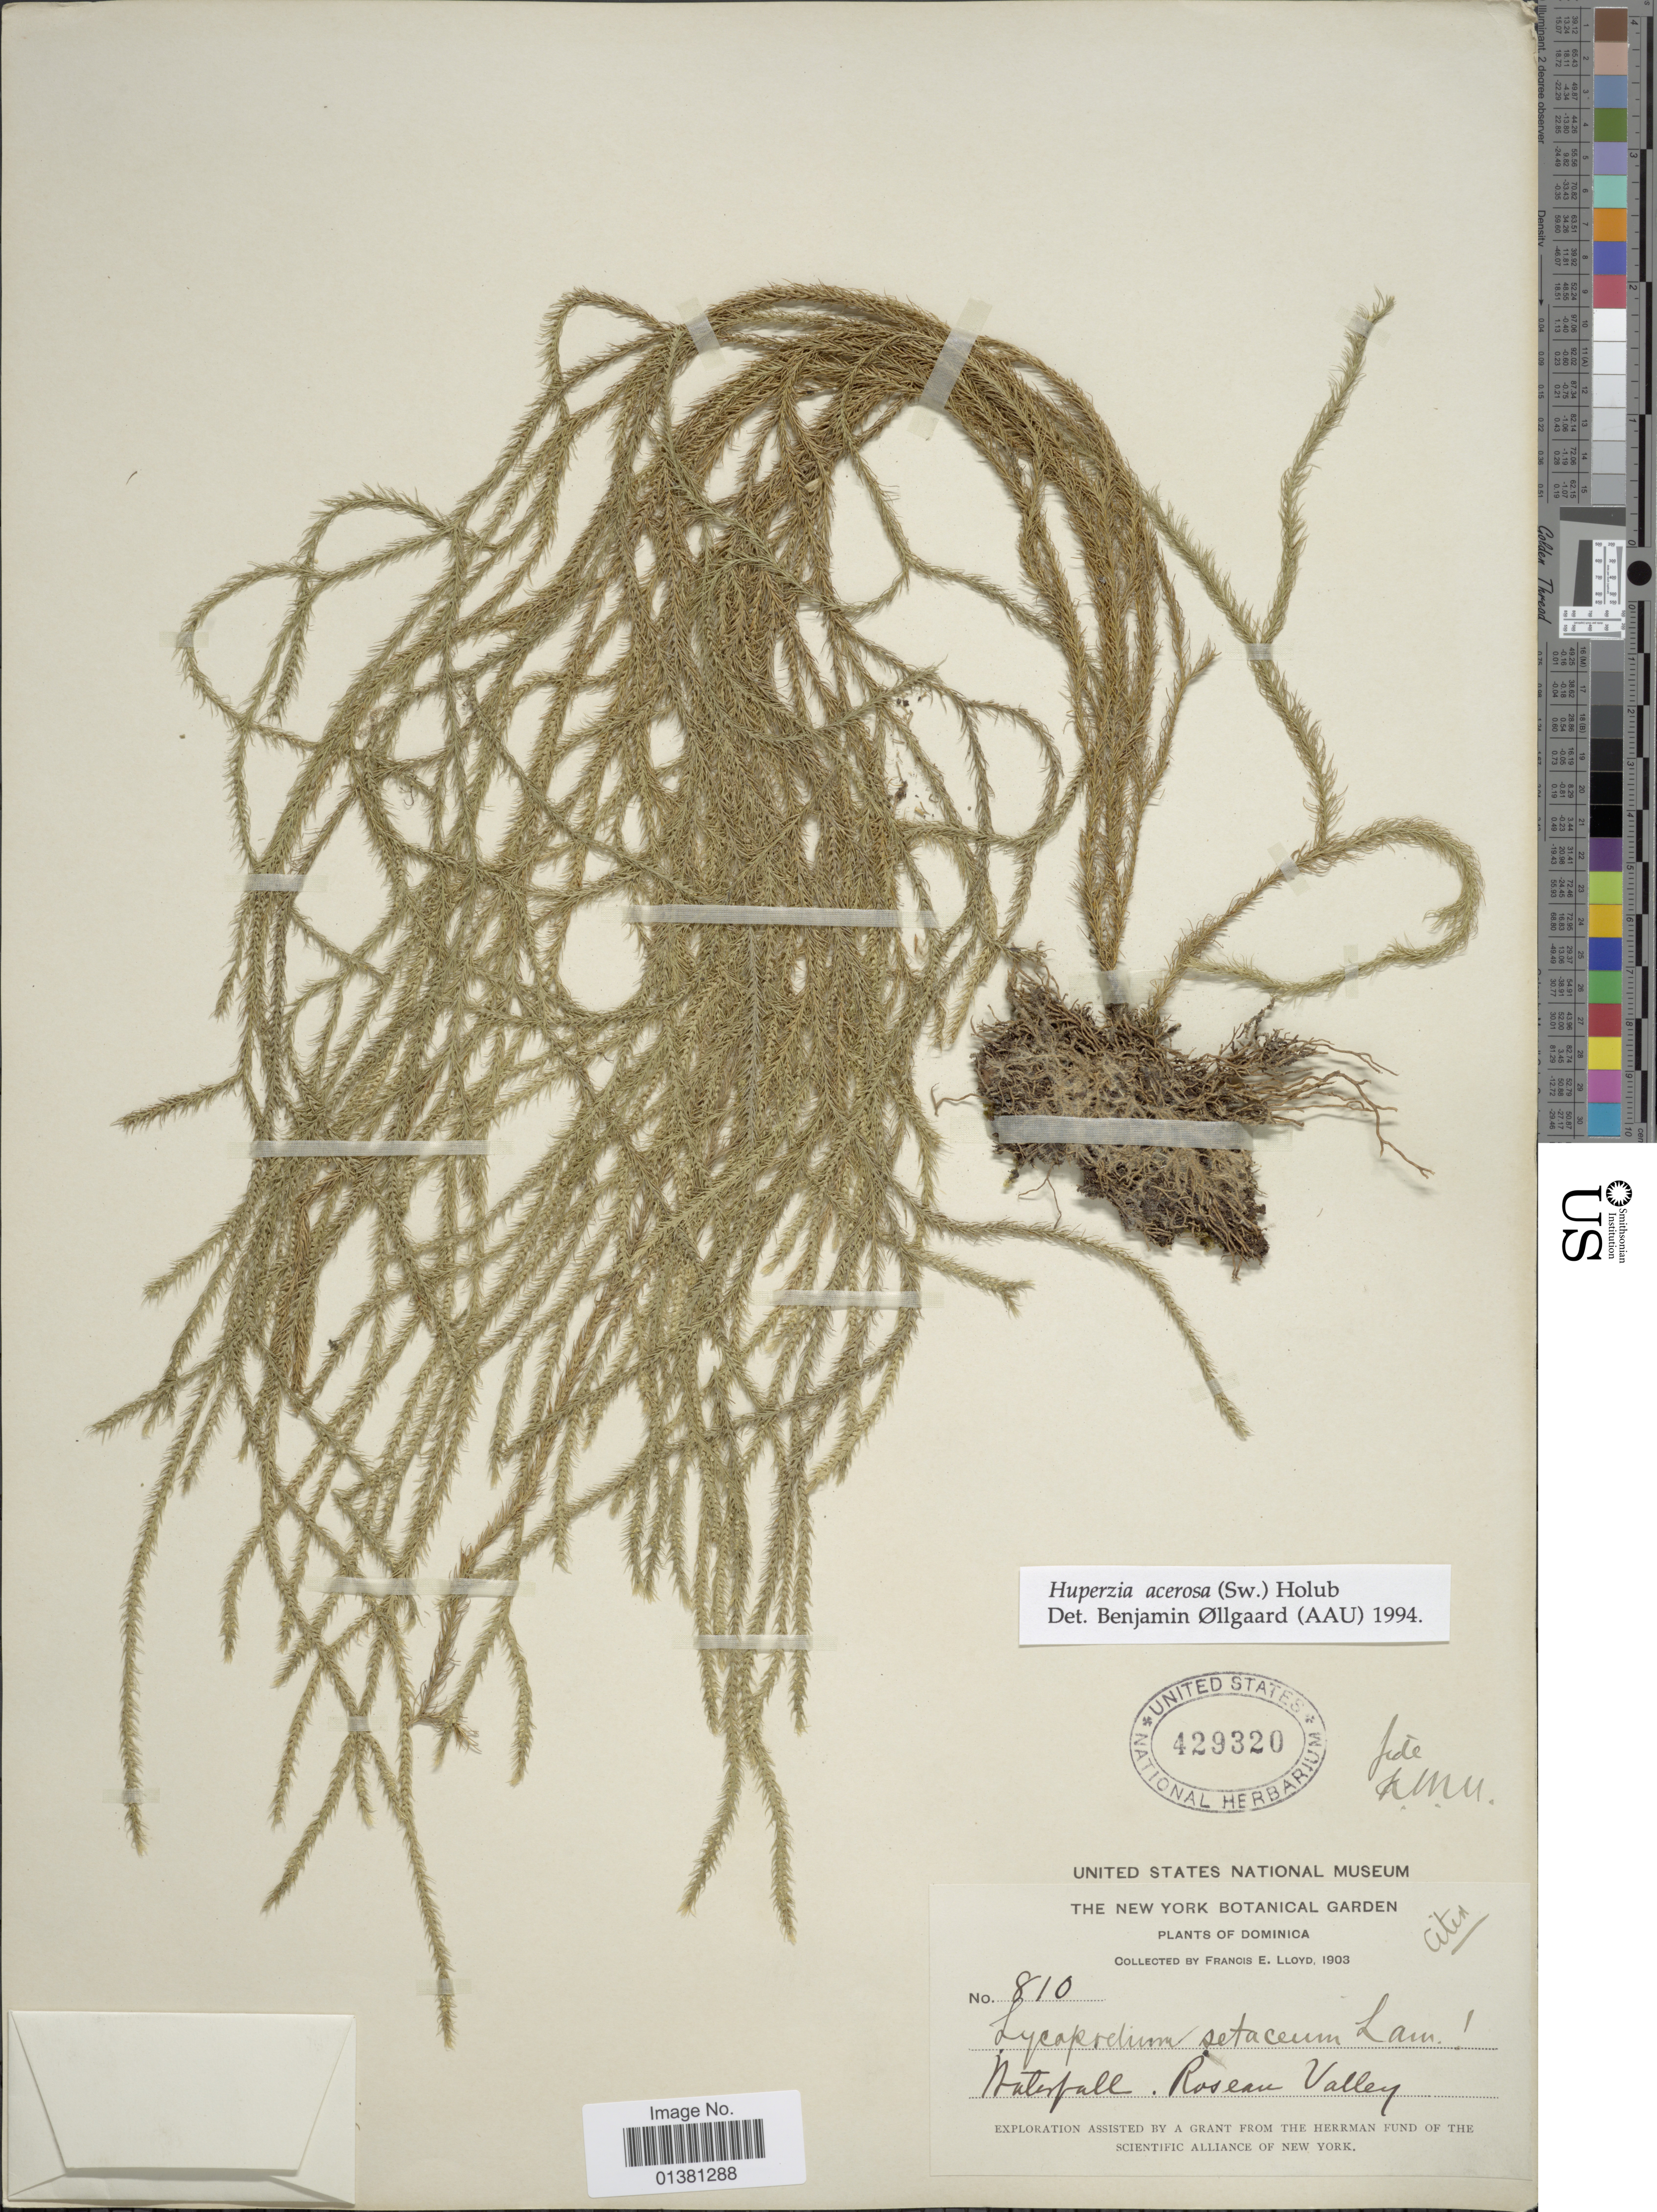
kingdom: Plantae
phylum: Tracheophyta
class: Lycopodiopsida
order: Lycopodiales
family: Lycopodiaceae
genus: Phlegmariurus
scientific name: Phlegmariurus acerosus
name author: (Sw.) B. Øllg.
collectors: Lloyd, C. E.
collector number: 810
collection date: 1903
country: Dominica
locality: Waterfall, Roseau Valley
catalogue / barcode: US 429320